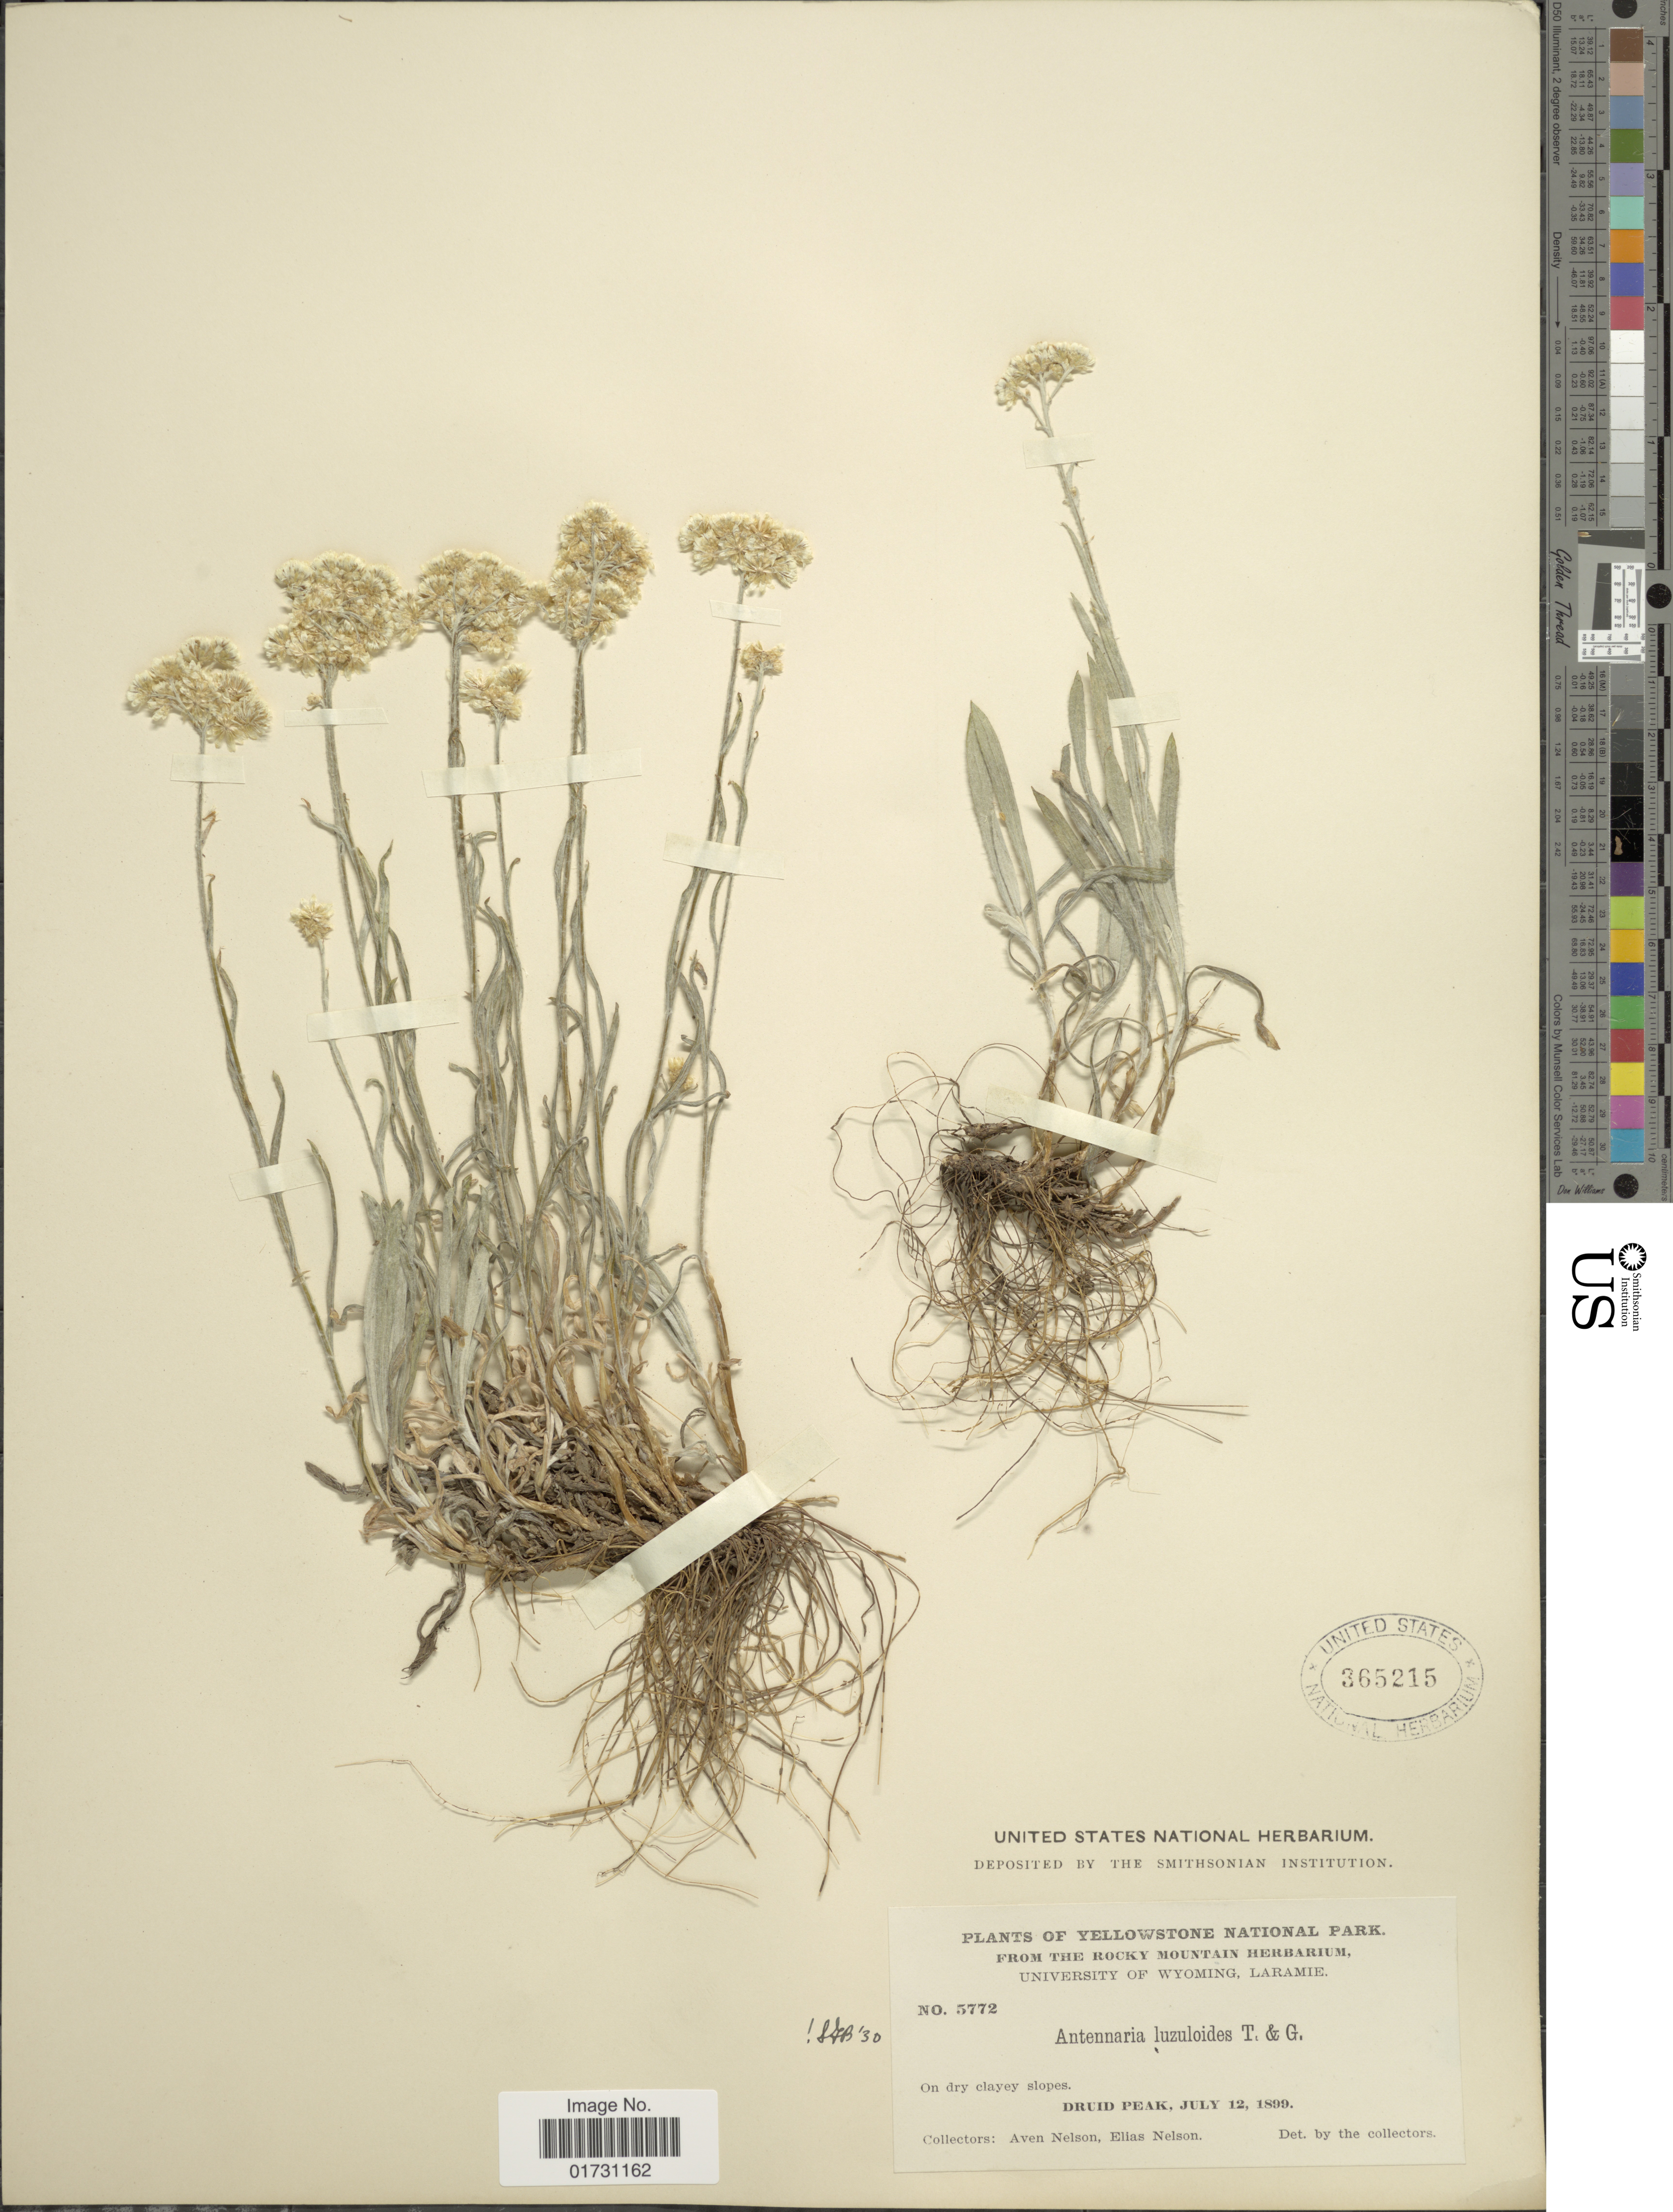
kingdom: Plantae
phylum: Tracheophyta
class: Magnoliopsida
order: Asterales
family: Asteraceae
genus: Antennaria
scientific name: Antennaria luzuloides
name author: Torr. & A. Gray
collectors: A. Nelson & E. Nelson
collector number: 5772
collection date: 1899-07-12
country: United States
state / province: Wyoming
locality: Yellowstone National Park, Druid Peak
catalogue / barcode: US 365215